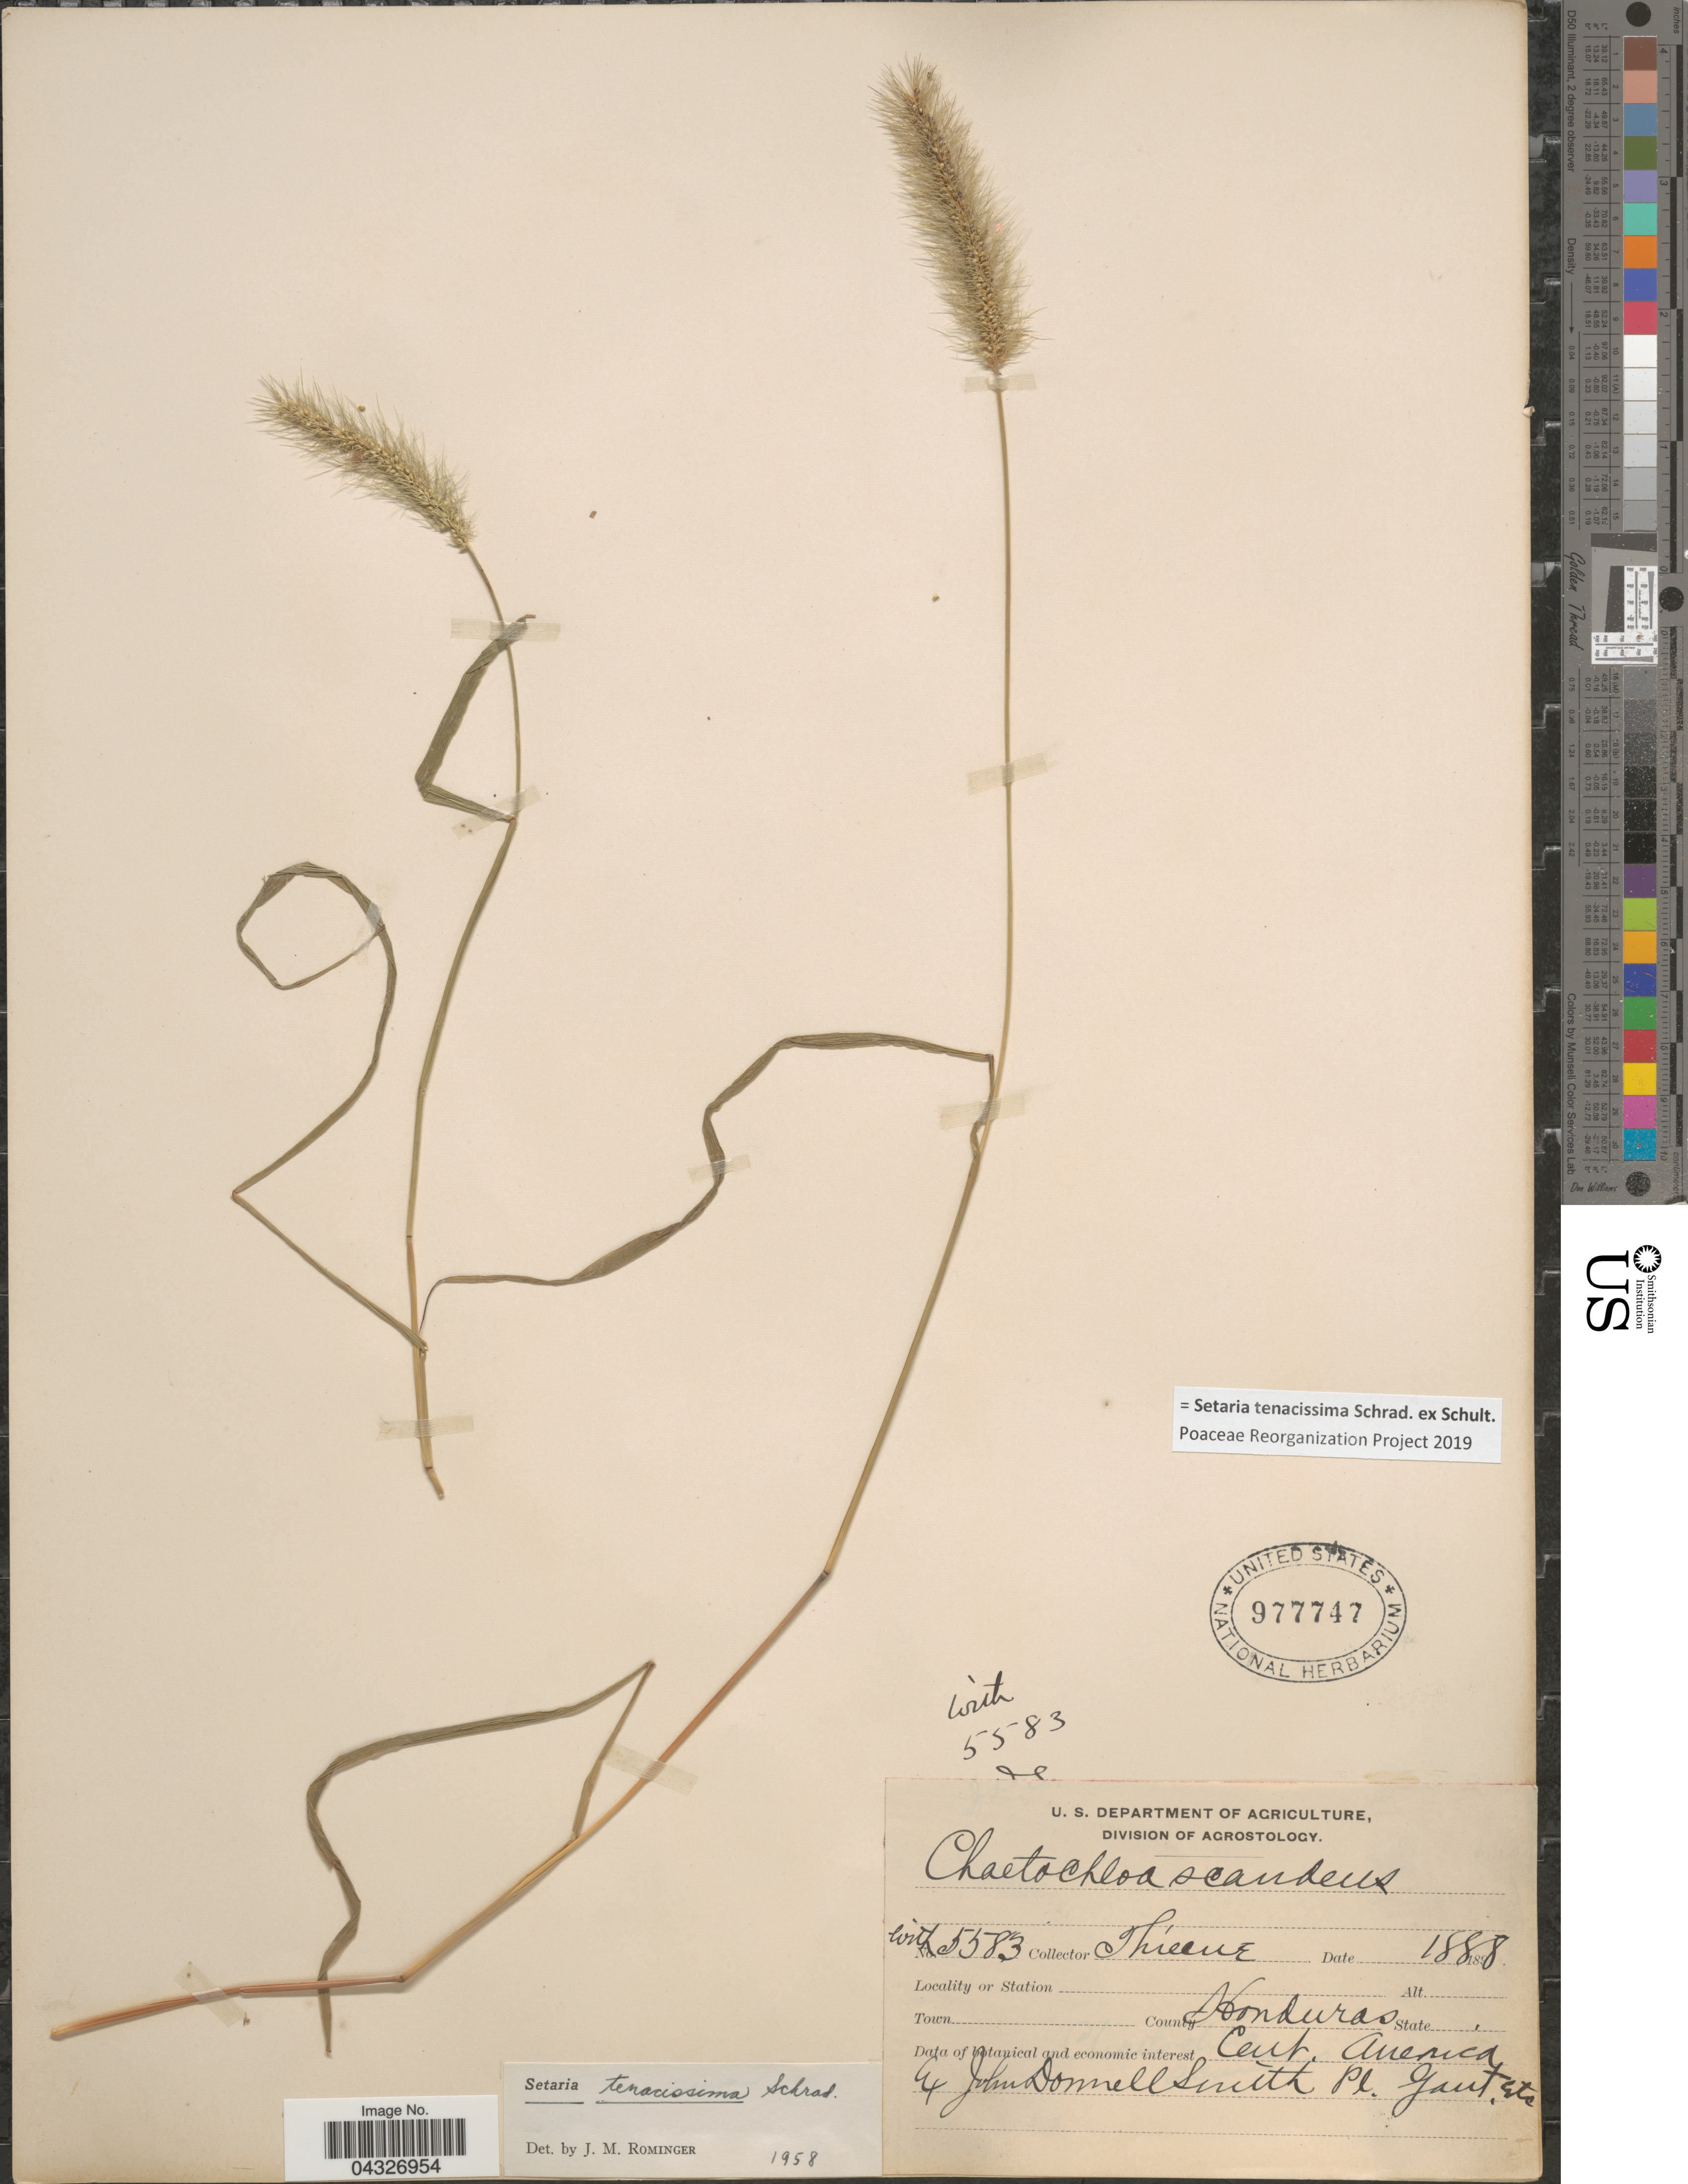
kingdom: Plantae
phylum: Tracheophyta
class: Liliopsida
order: Poales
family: Poaceae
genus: Setaria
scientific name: Setaria tenacissima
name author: Schrad. ex Schult.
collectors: Thieme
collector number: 5583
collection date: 1888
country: Honduras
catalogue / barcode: US 977747